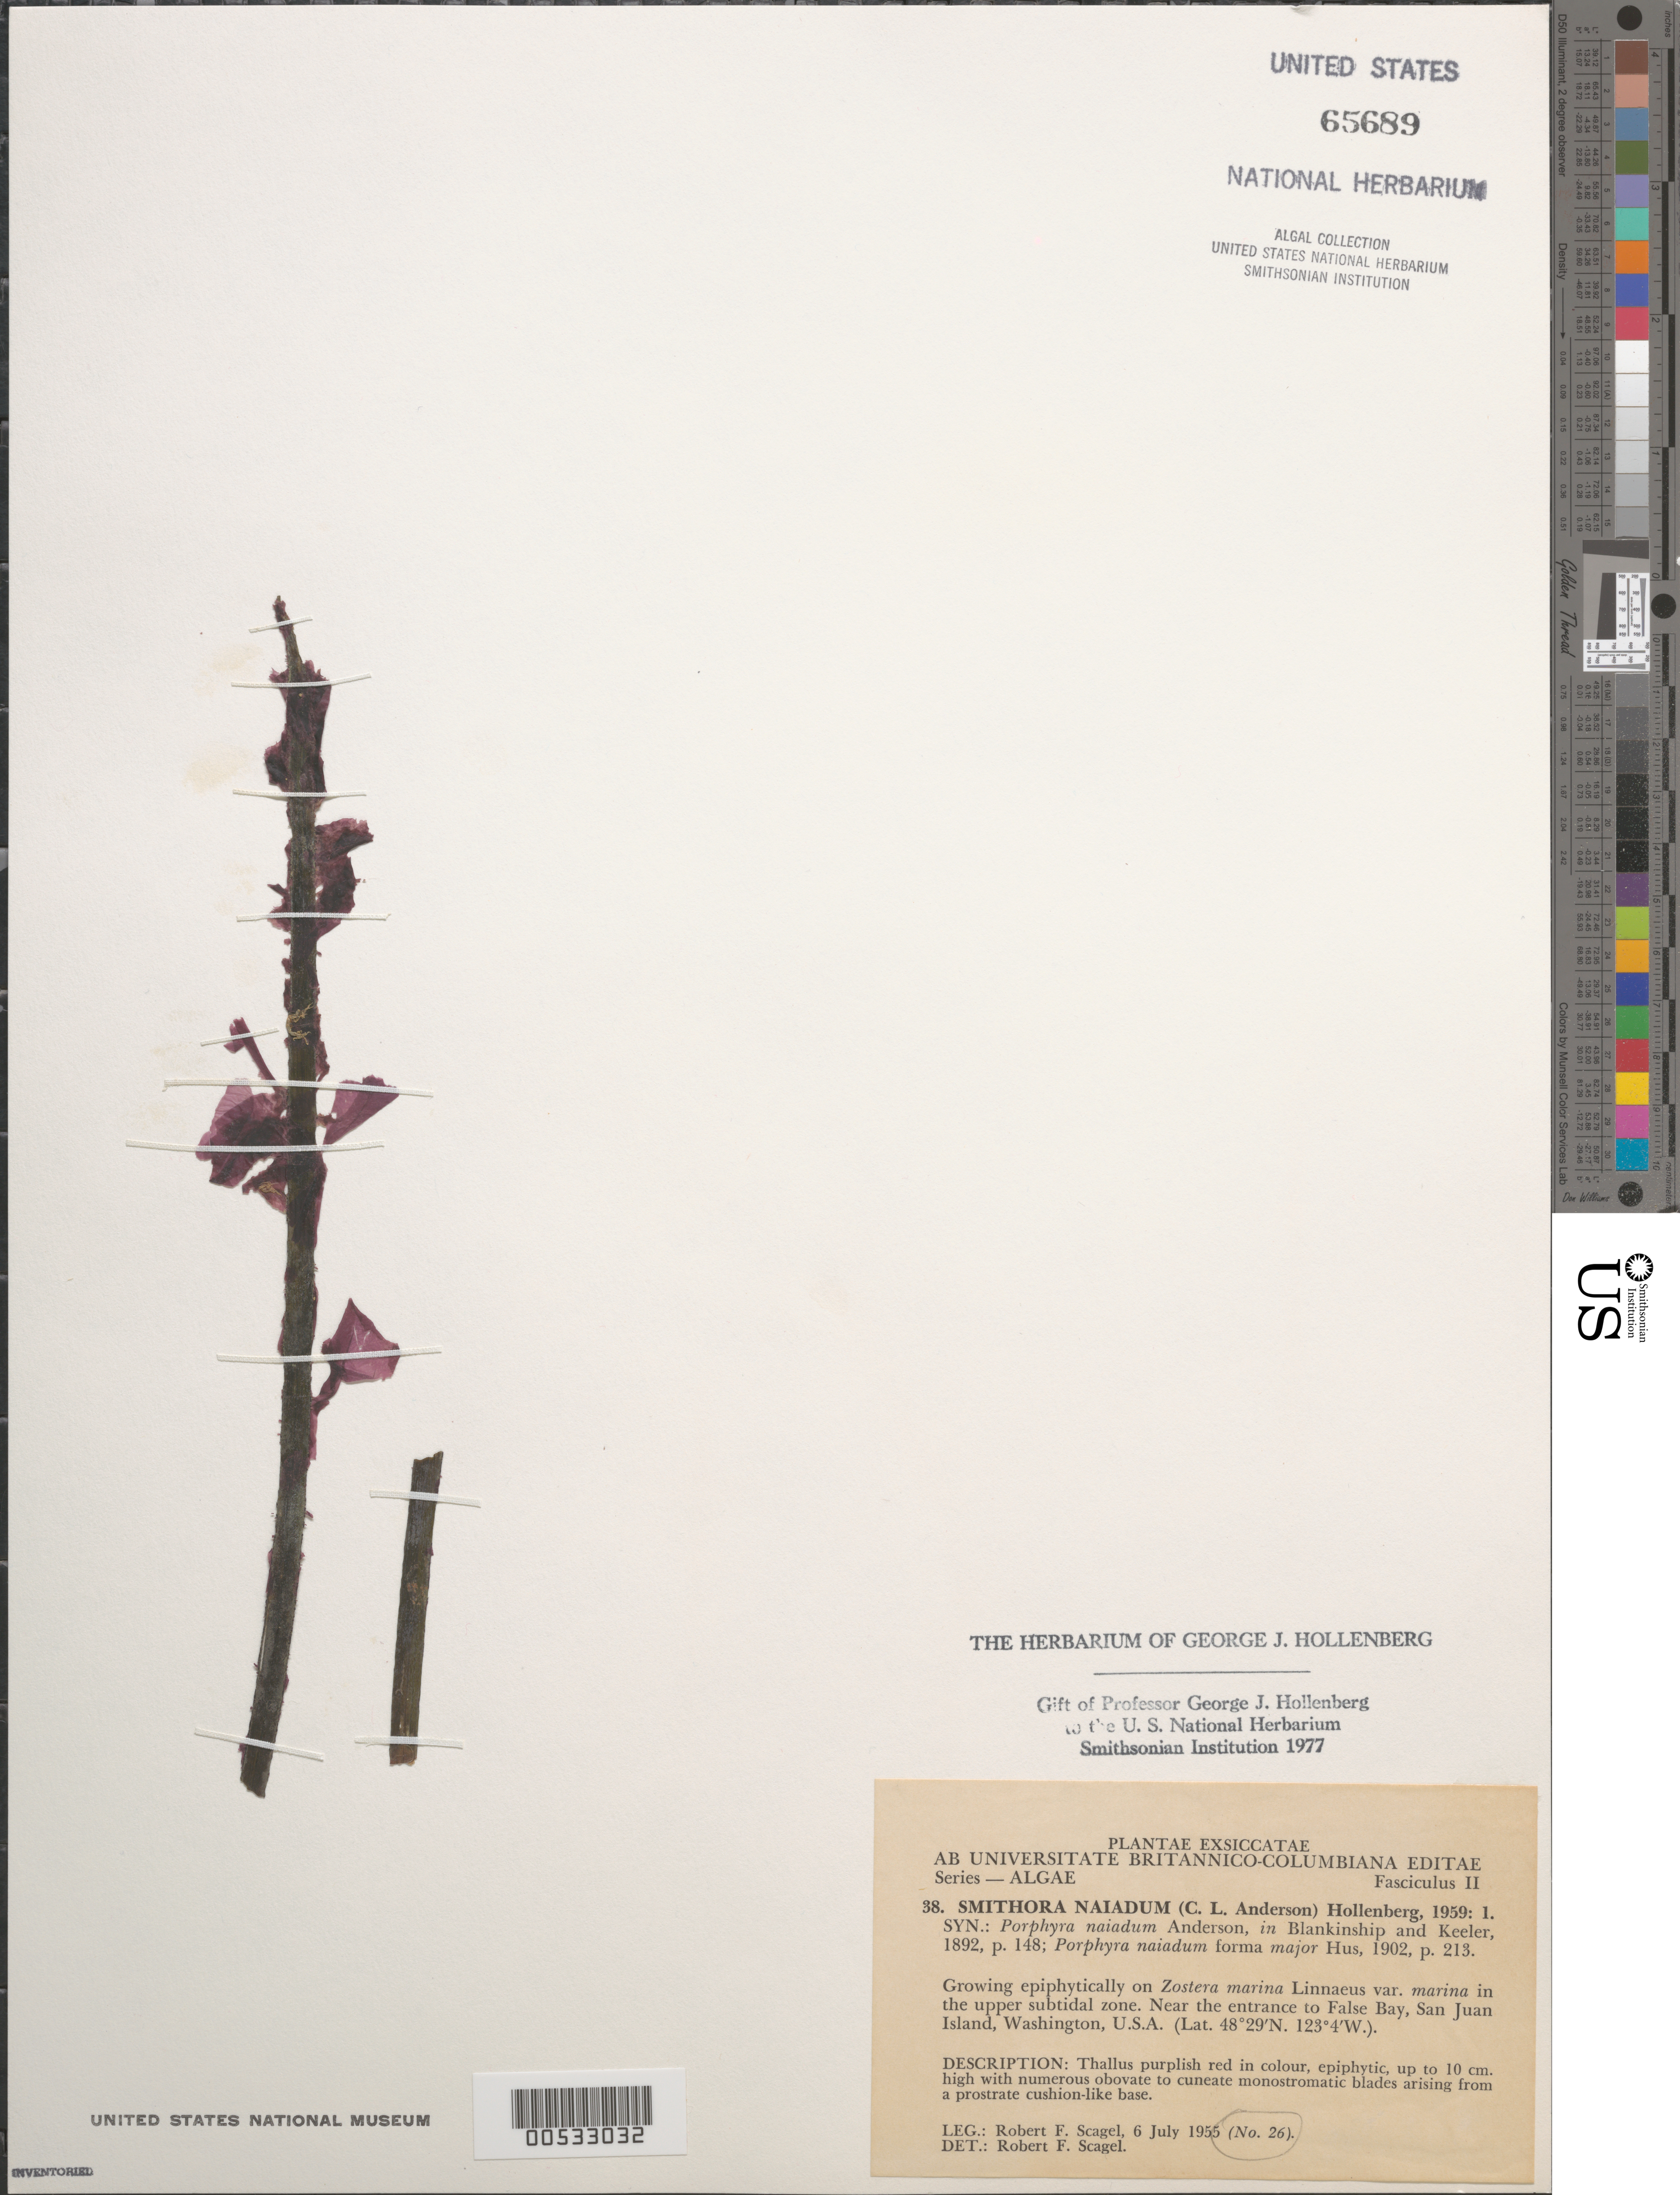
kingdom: Plantae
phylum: Rhodophyta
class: Compsopogonophyceae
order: Erythropeltidales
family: Erythrotrichiaceae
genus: Smithora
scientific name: Smithora naiadum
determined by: Scagel, R. F.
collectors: R. F. Scagel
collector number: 26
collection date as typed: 06 Jul 1955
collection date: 1955-07-06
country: United States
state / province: Washington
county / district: San Juan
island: San Juan Island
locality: Near False Bay entrance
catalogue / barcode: US 65689